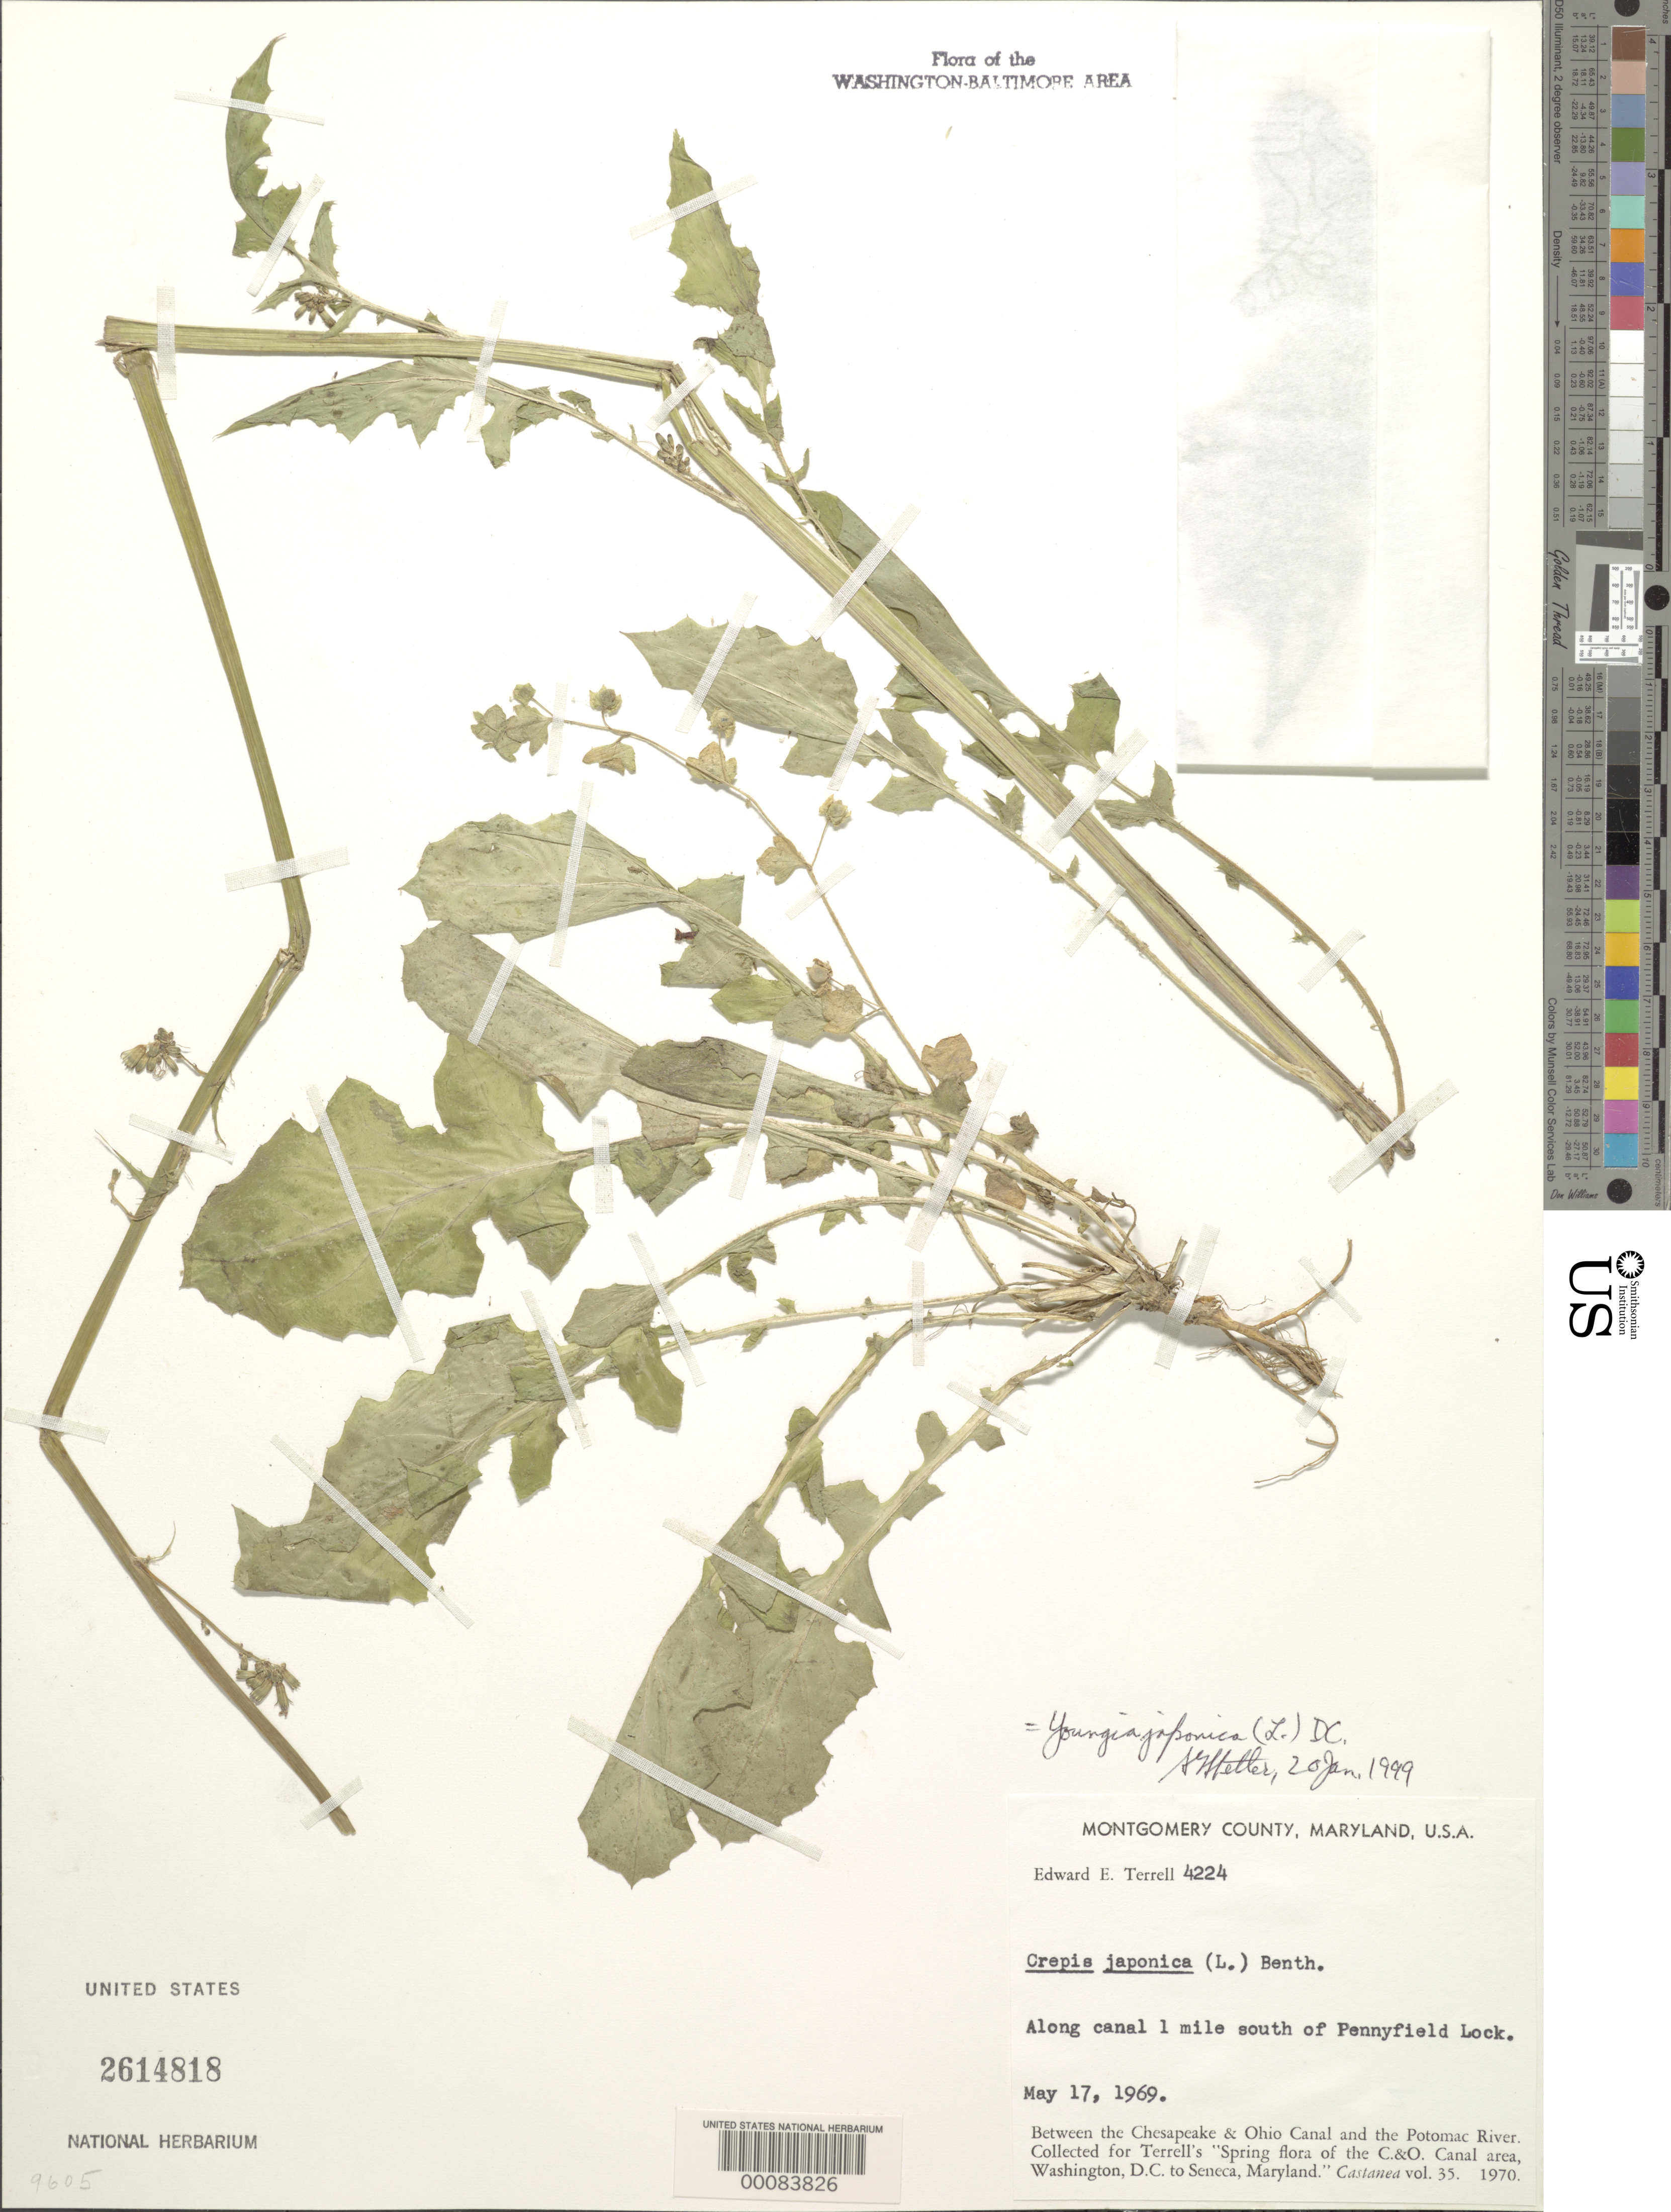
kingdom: Plantae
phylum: Tracheophyta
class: Magnoliopsida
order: Asterales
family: Asteraceae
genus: Youngia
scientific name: Youngia japonica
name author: (L.) DC.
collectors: E. E. Terrell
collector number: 4224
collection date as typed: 17 May 1969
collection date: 1969-05-17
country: United States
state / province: Maryland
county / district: Montgomery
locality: Canal south of Pennyfield Lock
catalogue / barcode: US 2614818